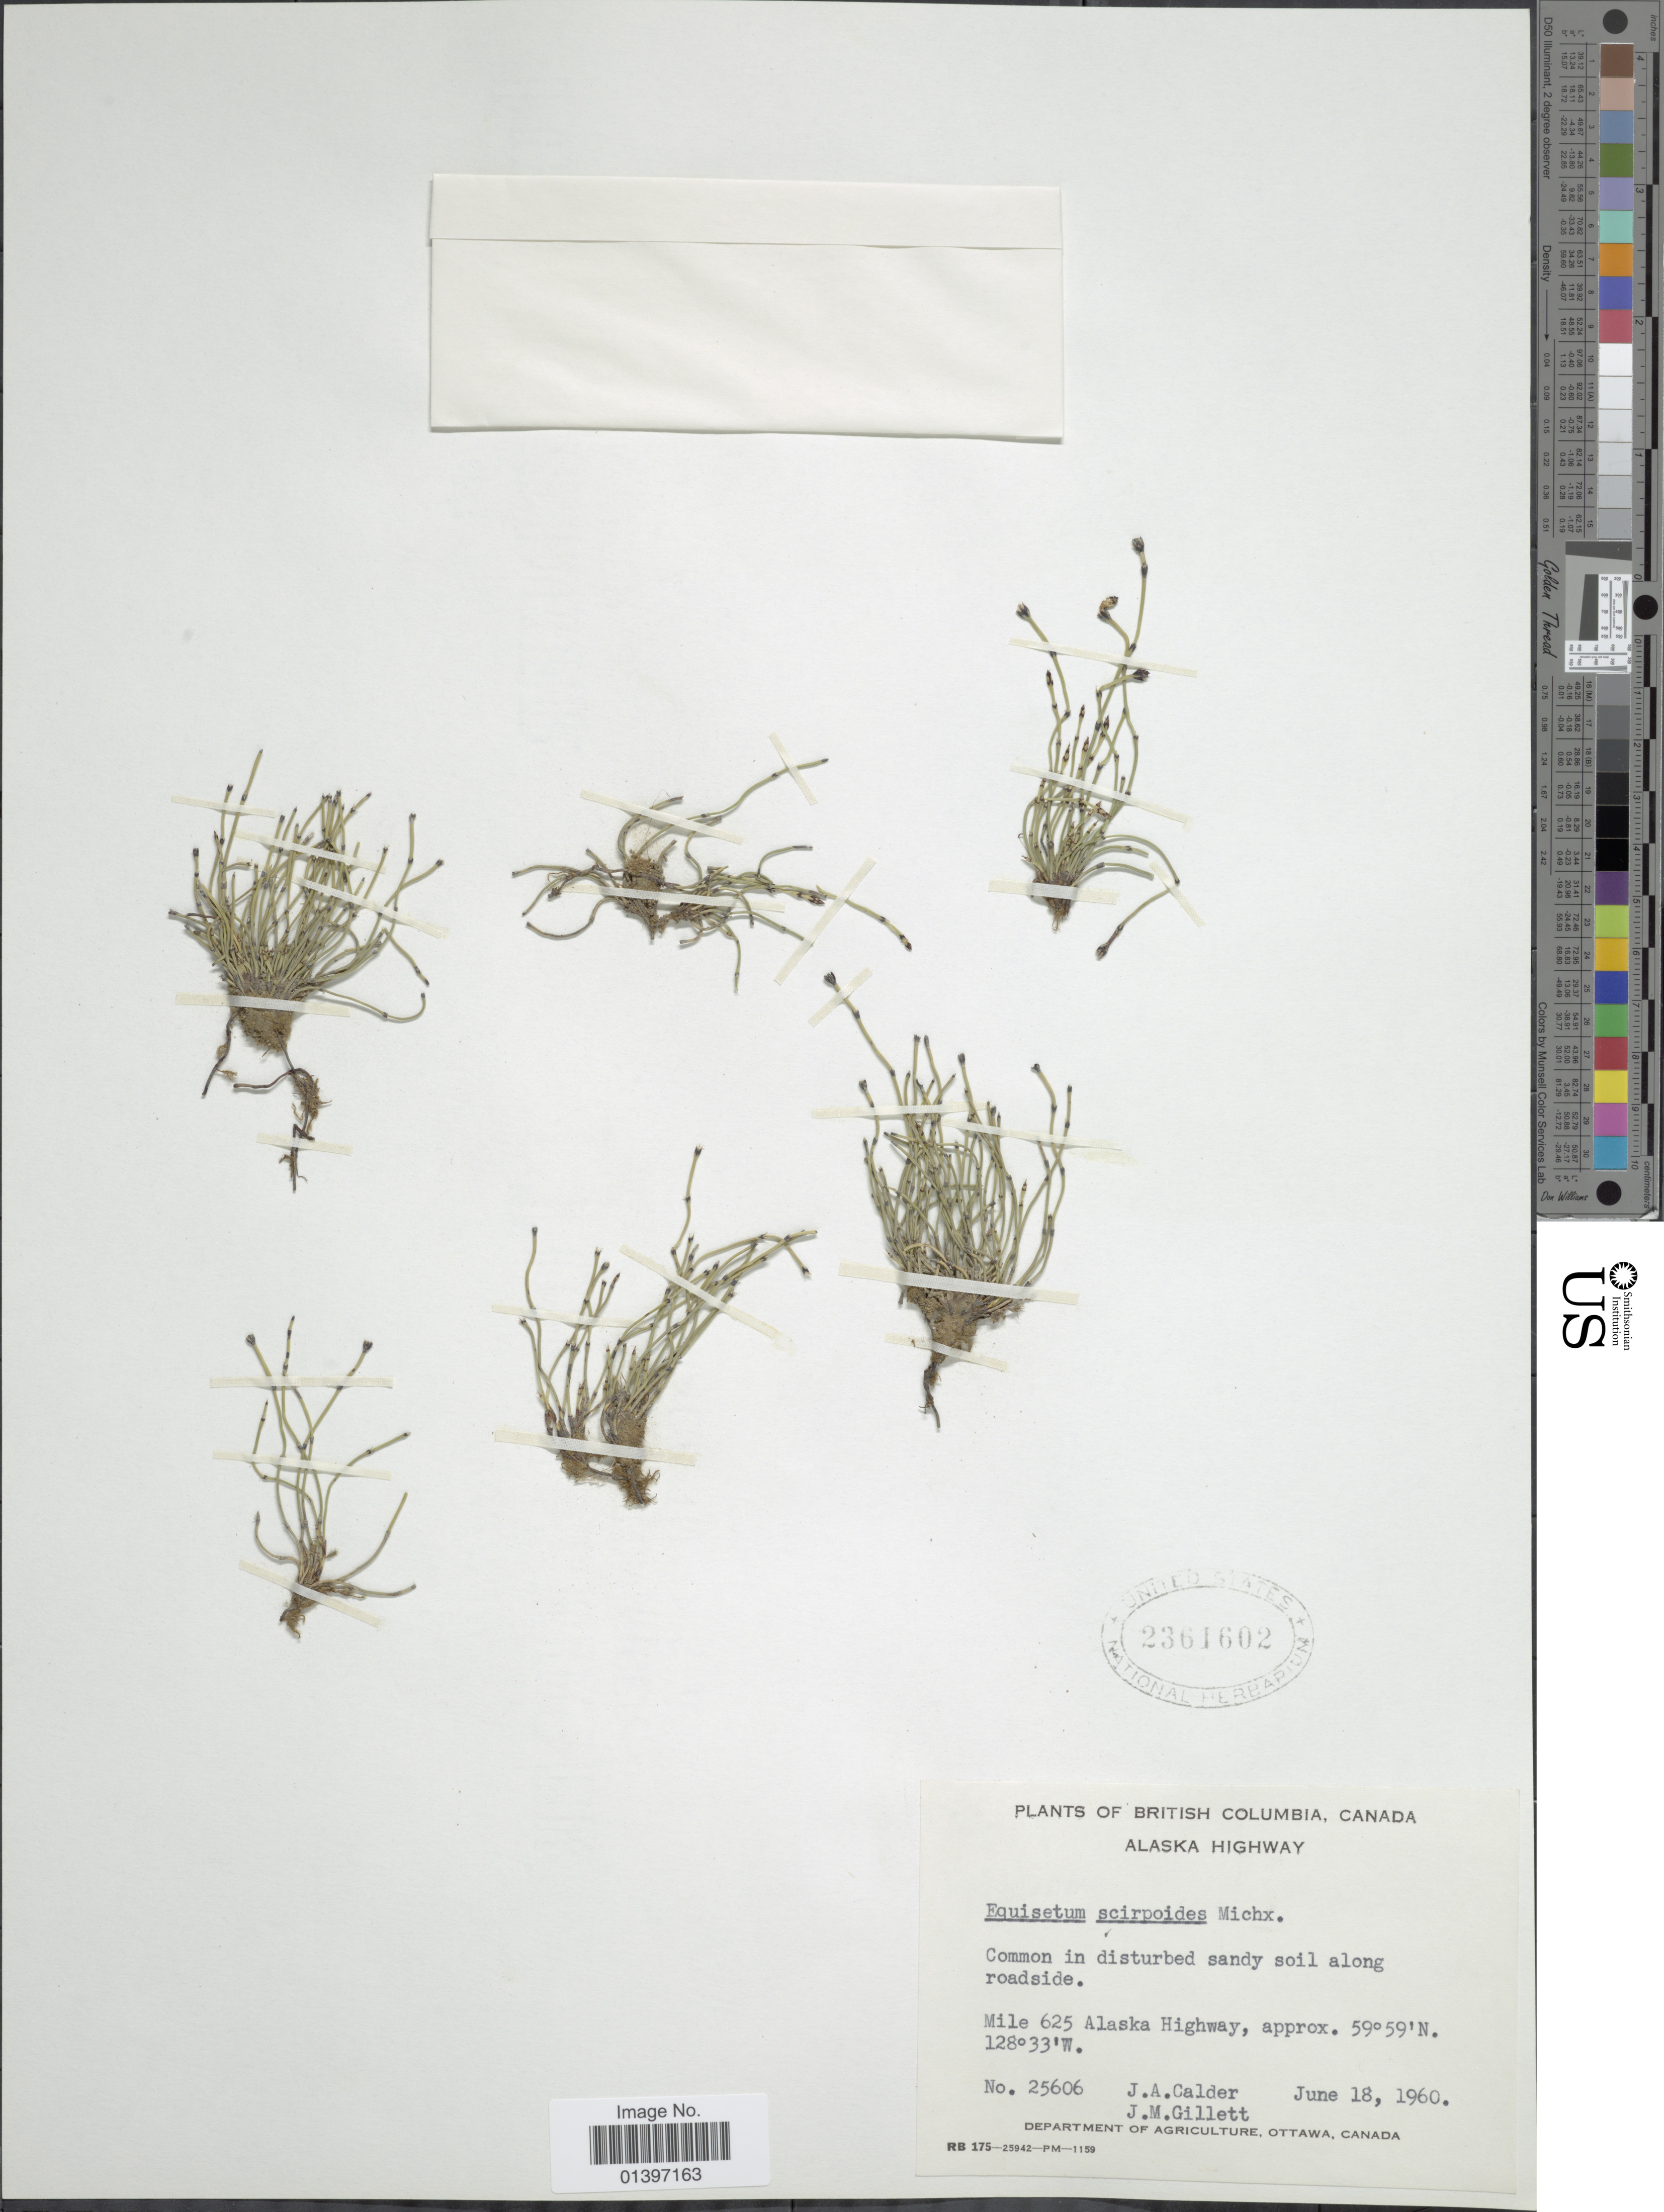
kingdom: Plantae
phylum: Tracheophyta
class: Polypodiopsida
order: Equisetales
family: Equisetaceae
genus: Equisetum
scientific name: Equisetum scirpoides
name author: Michx.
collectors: J. A. Calder & J. M. Gillett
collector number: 25606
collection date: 1960-06-18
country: Canada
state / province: British Columbia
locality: Alaska Highway, mile 625 Alaska Highway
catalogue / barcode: US 2361602